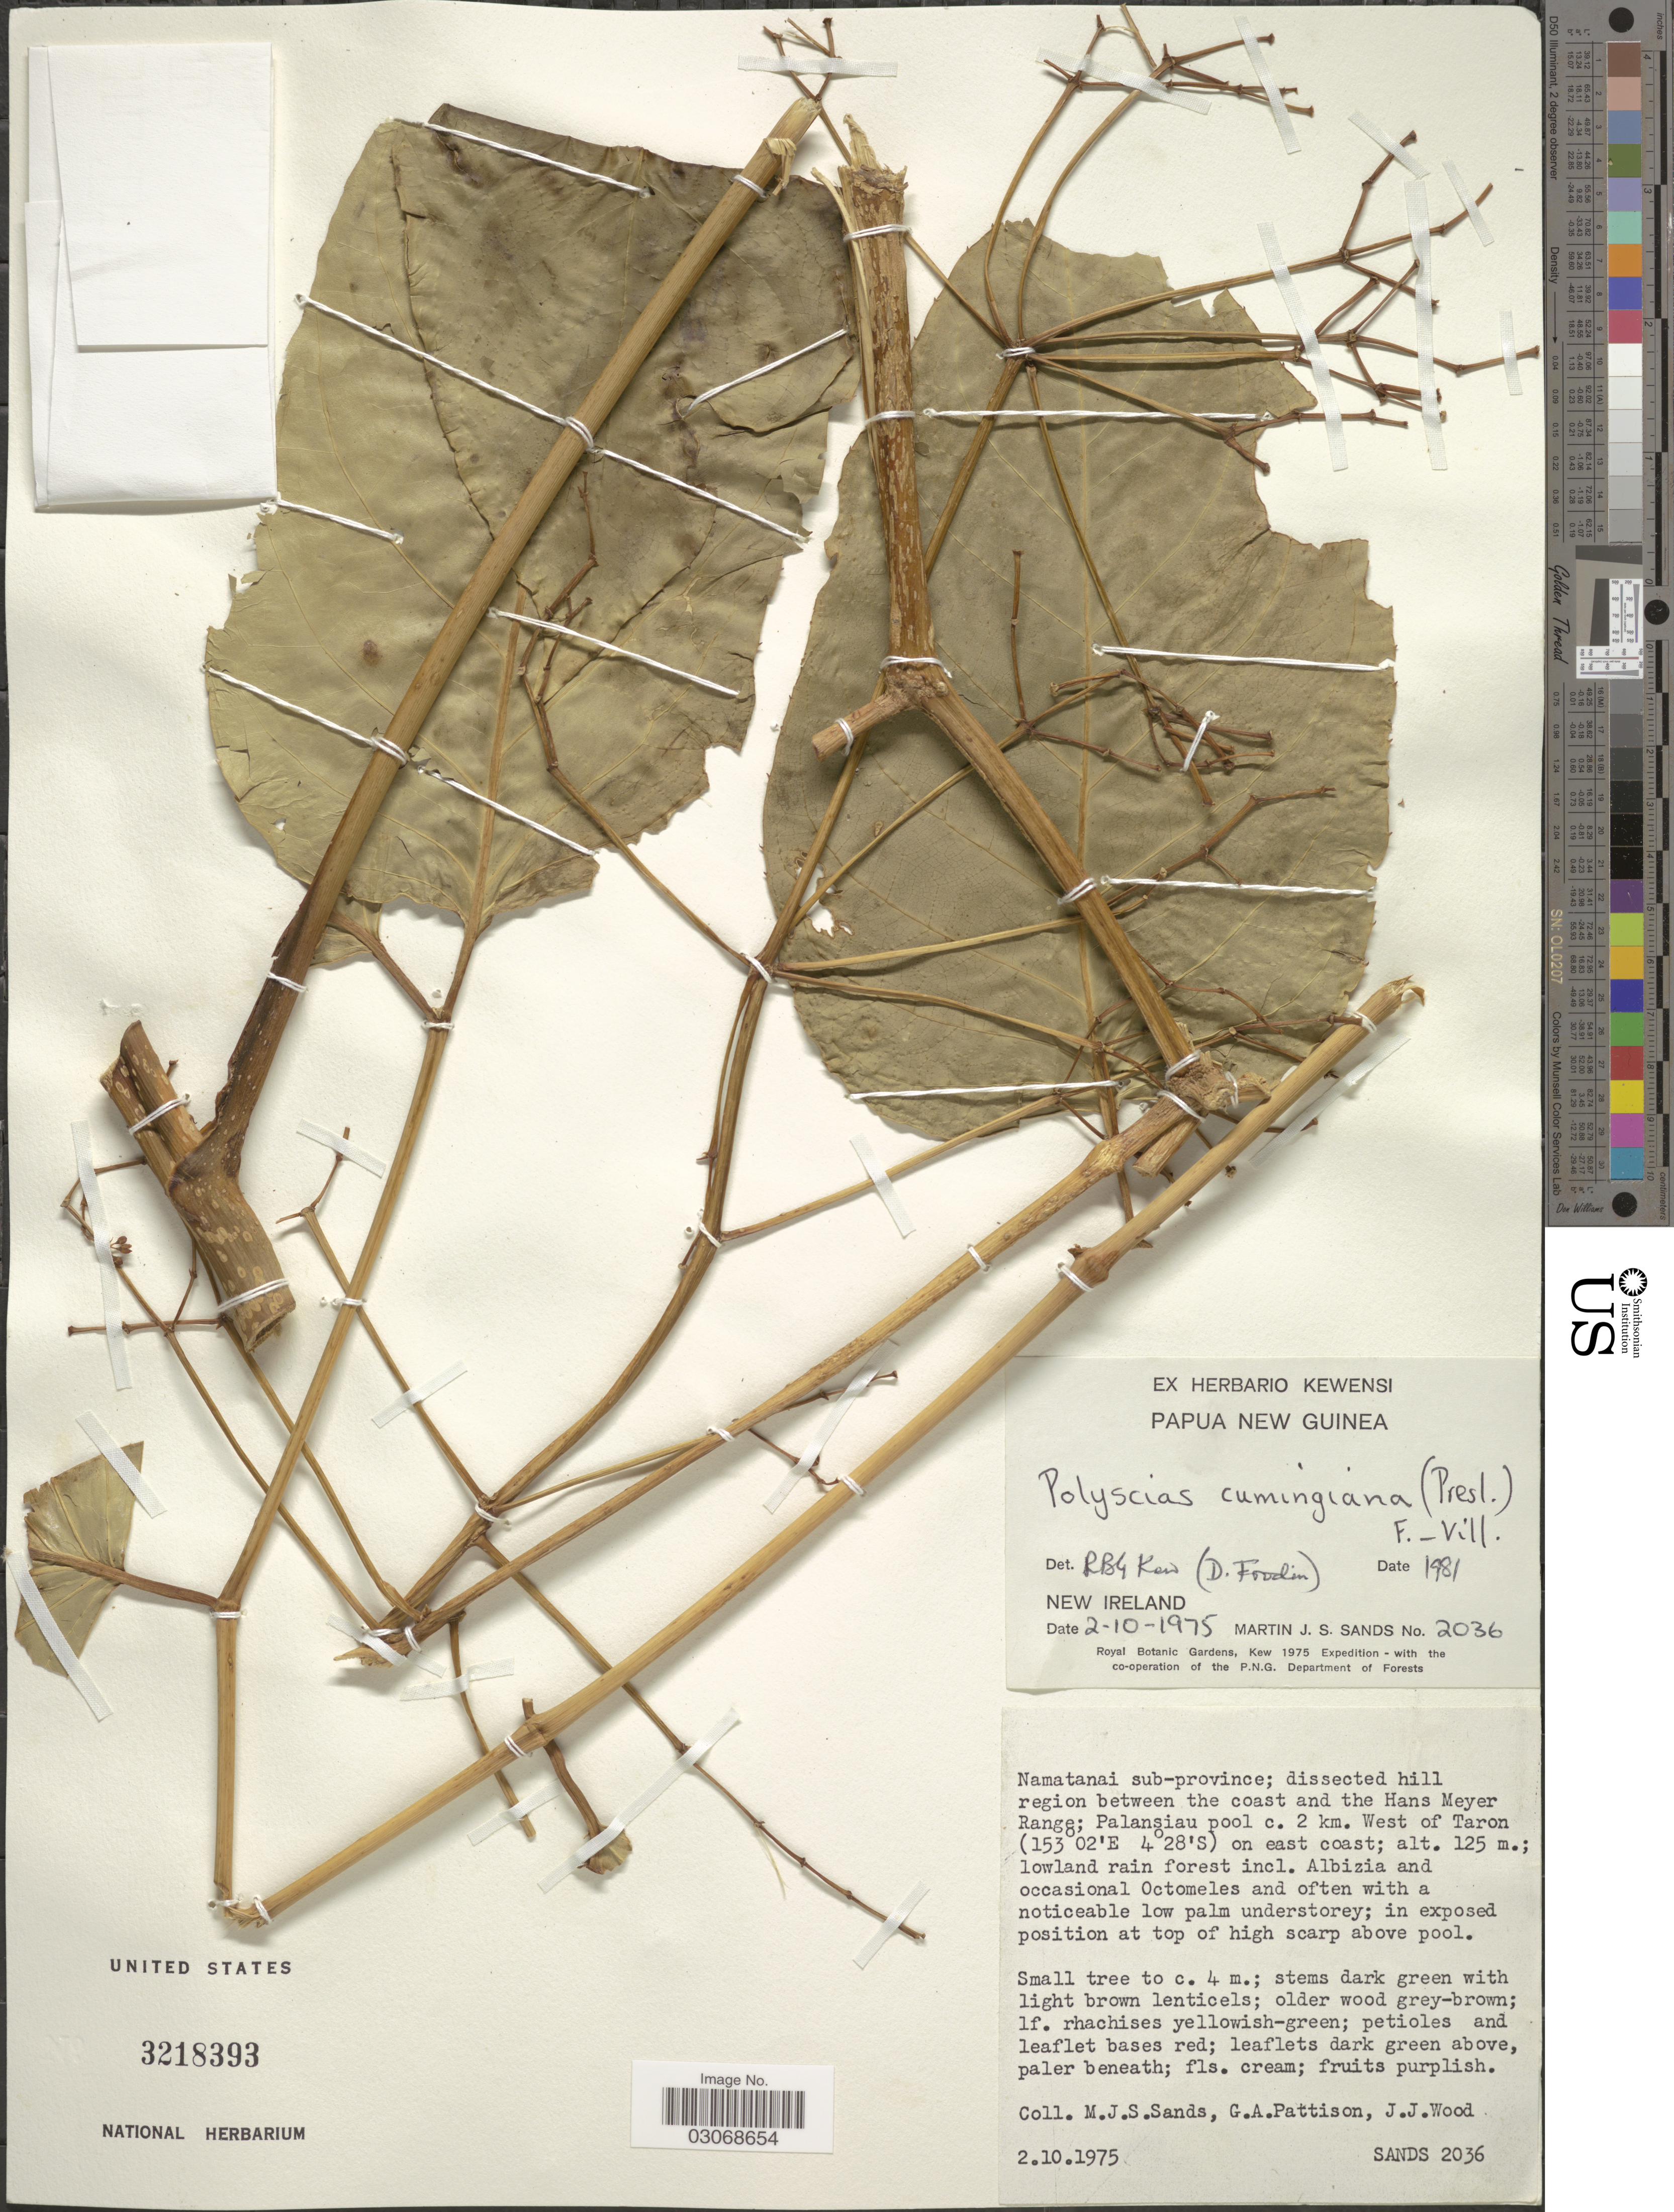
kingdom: Plantae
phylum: Tracheophyta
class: Magnoliopsida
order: Apiales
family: Araliaceae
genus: Polyscias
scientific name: Polyscias cumingiana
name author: (C. Presl) Fern.-Vill.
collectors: M. Sands, G. Pattison & J. Wood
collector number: SANDS2036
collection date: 1975-10-02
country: Papua New Guinea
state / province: New Ireland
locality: Namatanai sub-province; dissected hill region between the coast and the Hans Meyer Range: Palansiau pool c. 2 km. West of Taron on east coast.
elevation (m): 125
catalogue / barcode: US 3218393